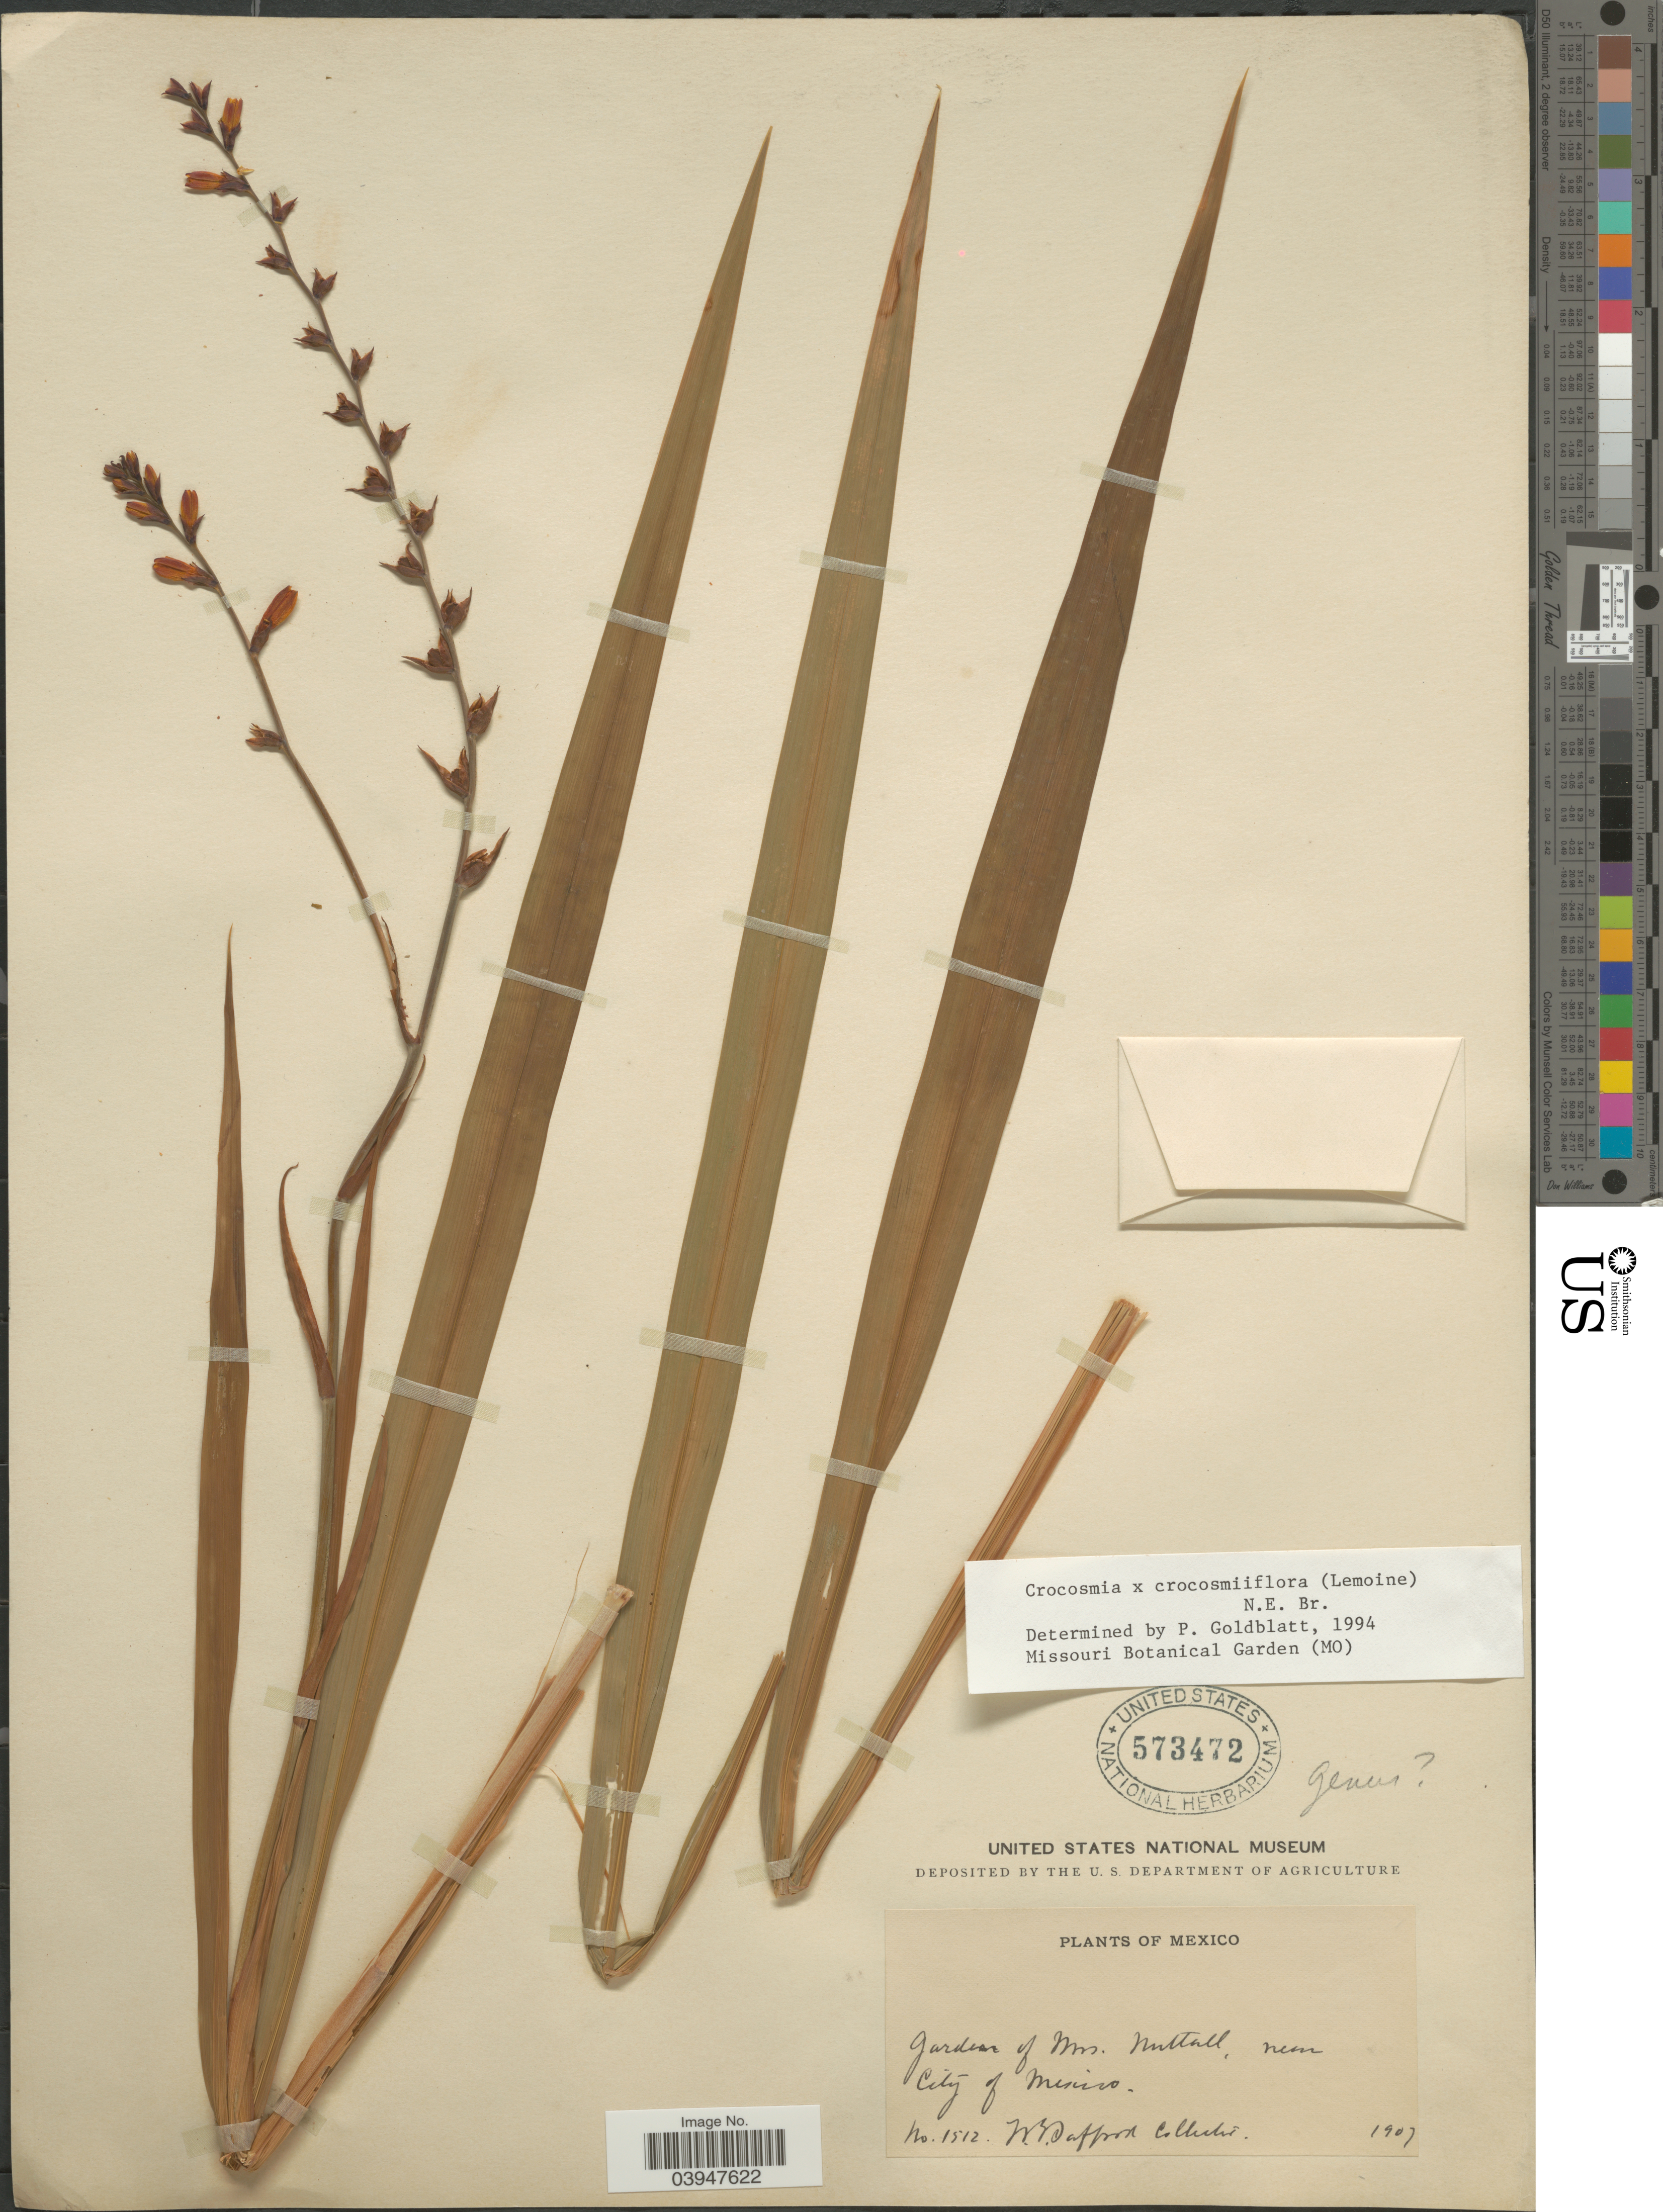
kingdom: Plantae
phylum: Tracheophyta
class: Liliopsida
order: Asparagales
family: Iridaceae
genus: Crocosmia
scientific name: Crocosmia x crocosmiiflora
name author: (Lemoine) N.E. Br.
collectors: W. E. Safford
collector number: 1512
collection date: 1907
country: Mexico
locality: Garden of Mrs. Nuttall, near City of Mexico.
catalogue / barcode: US 573472